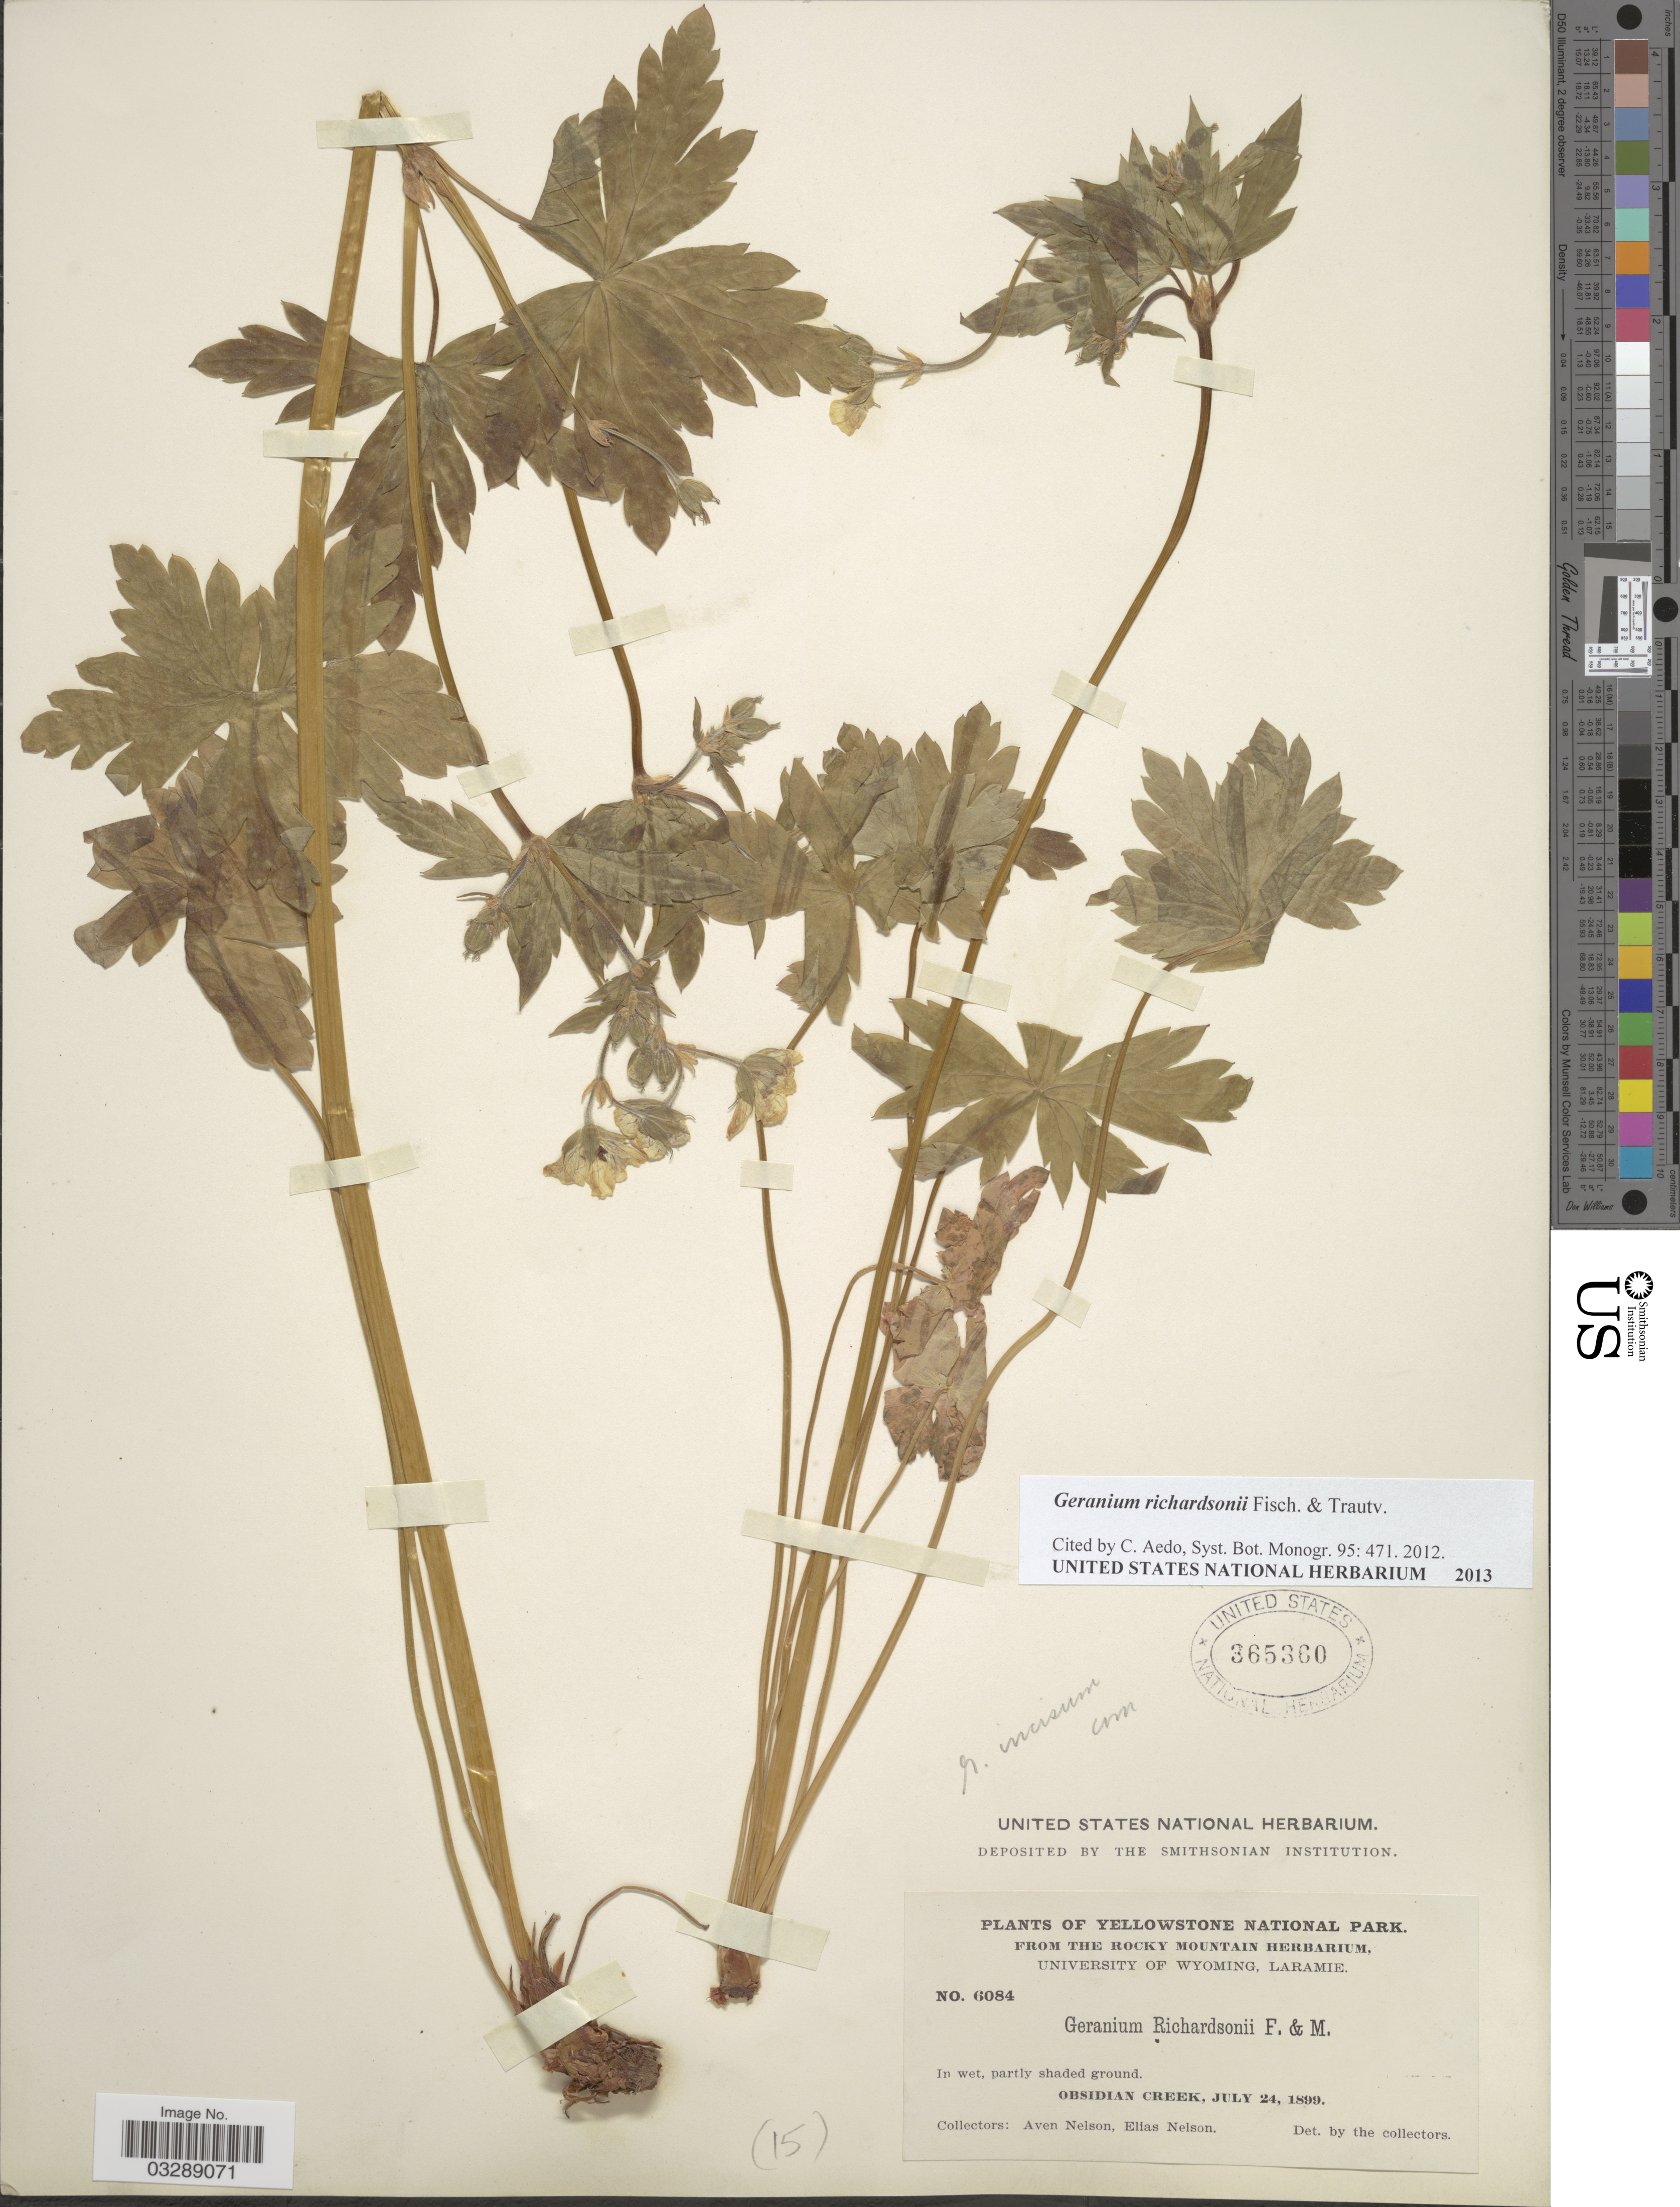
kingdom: Plantae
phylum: Tracheophyta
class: Magnoliopsida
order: Geraniales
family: Geraniaceae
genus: Geranium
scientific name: Geranium richardsonii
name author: Fisch. & Trautv.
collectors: A. Nelson & E. Nelson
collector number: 6084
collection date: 1899-07-24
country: United States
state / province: Wyoming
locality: Yellowstone National Park. Obsidian Creek.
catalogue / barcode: US 365360